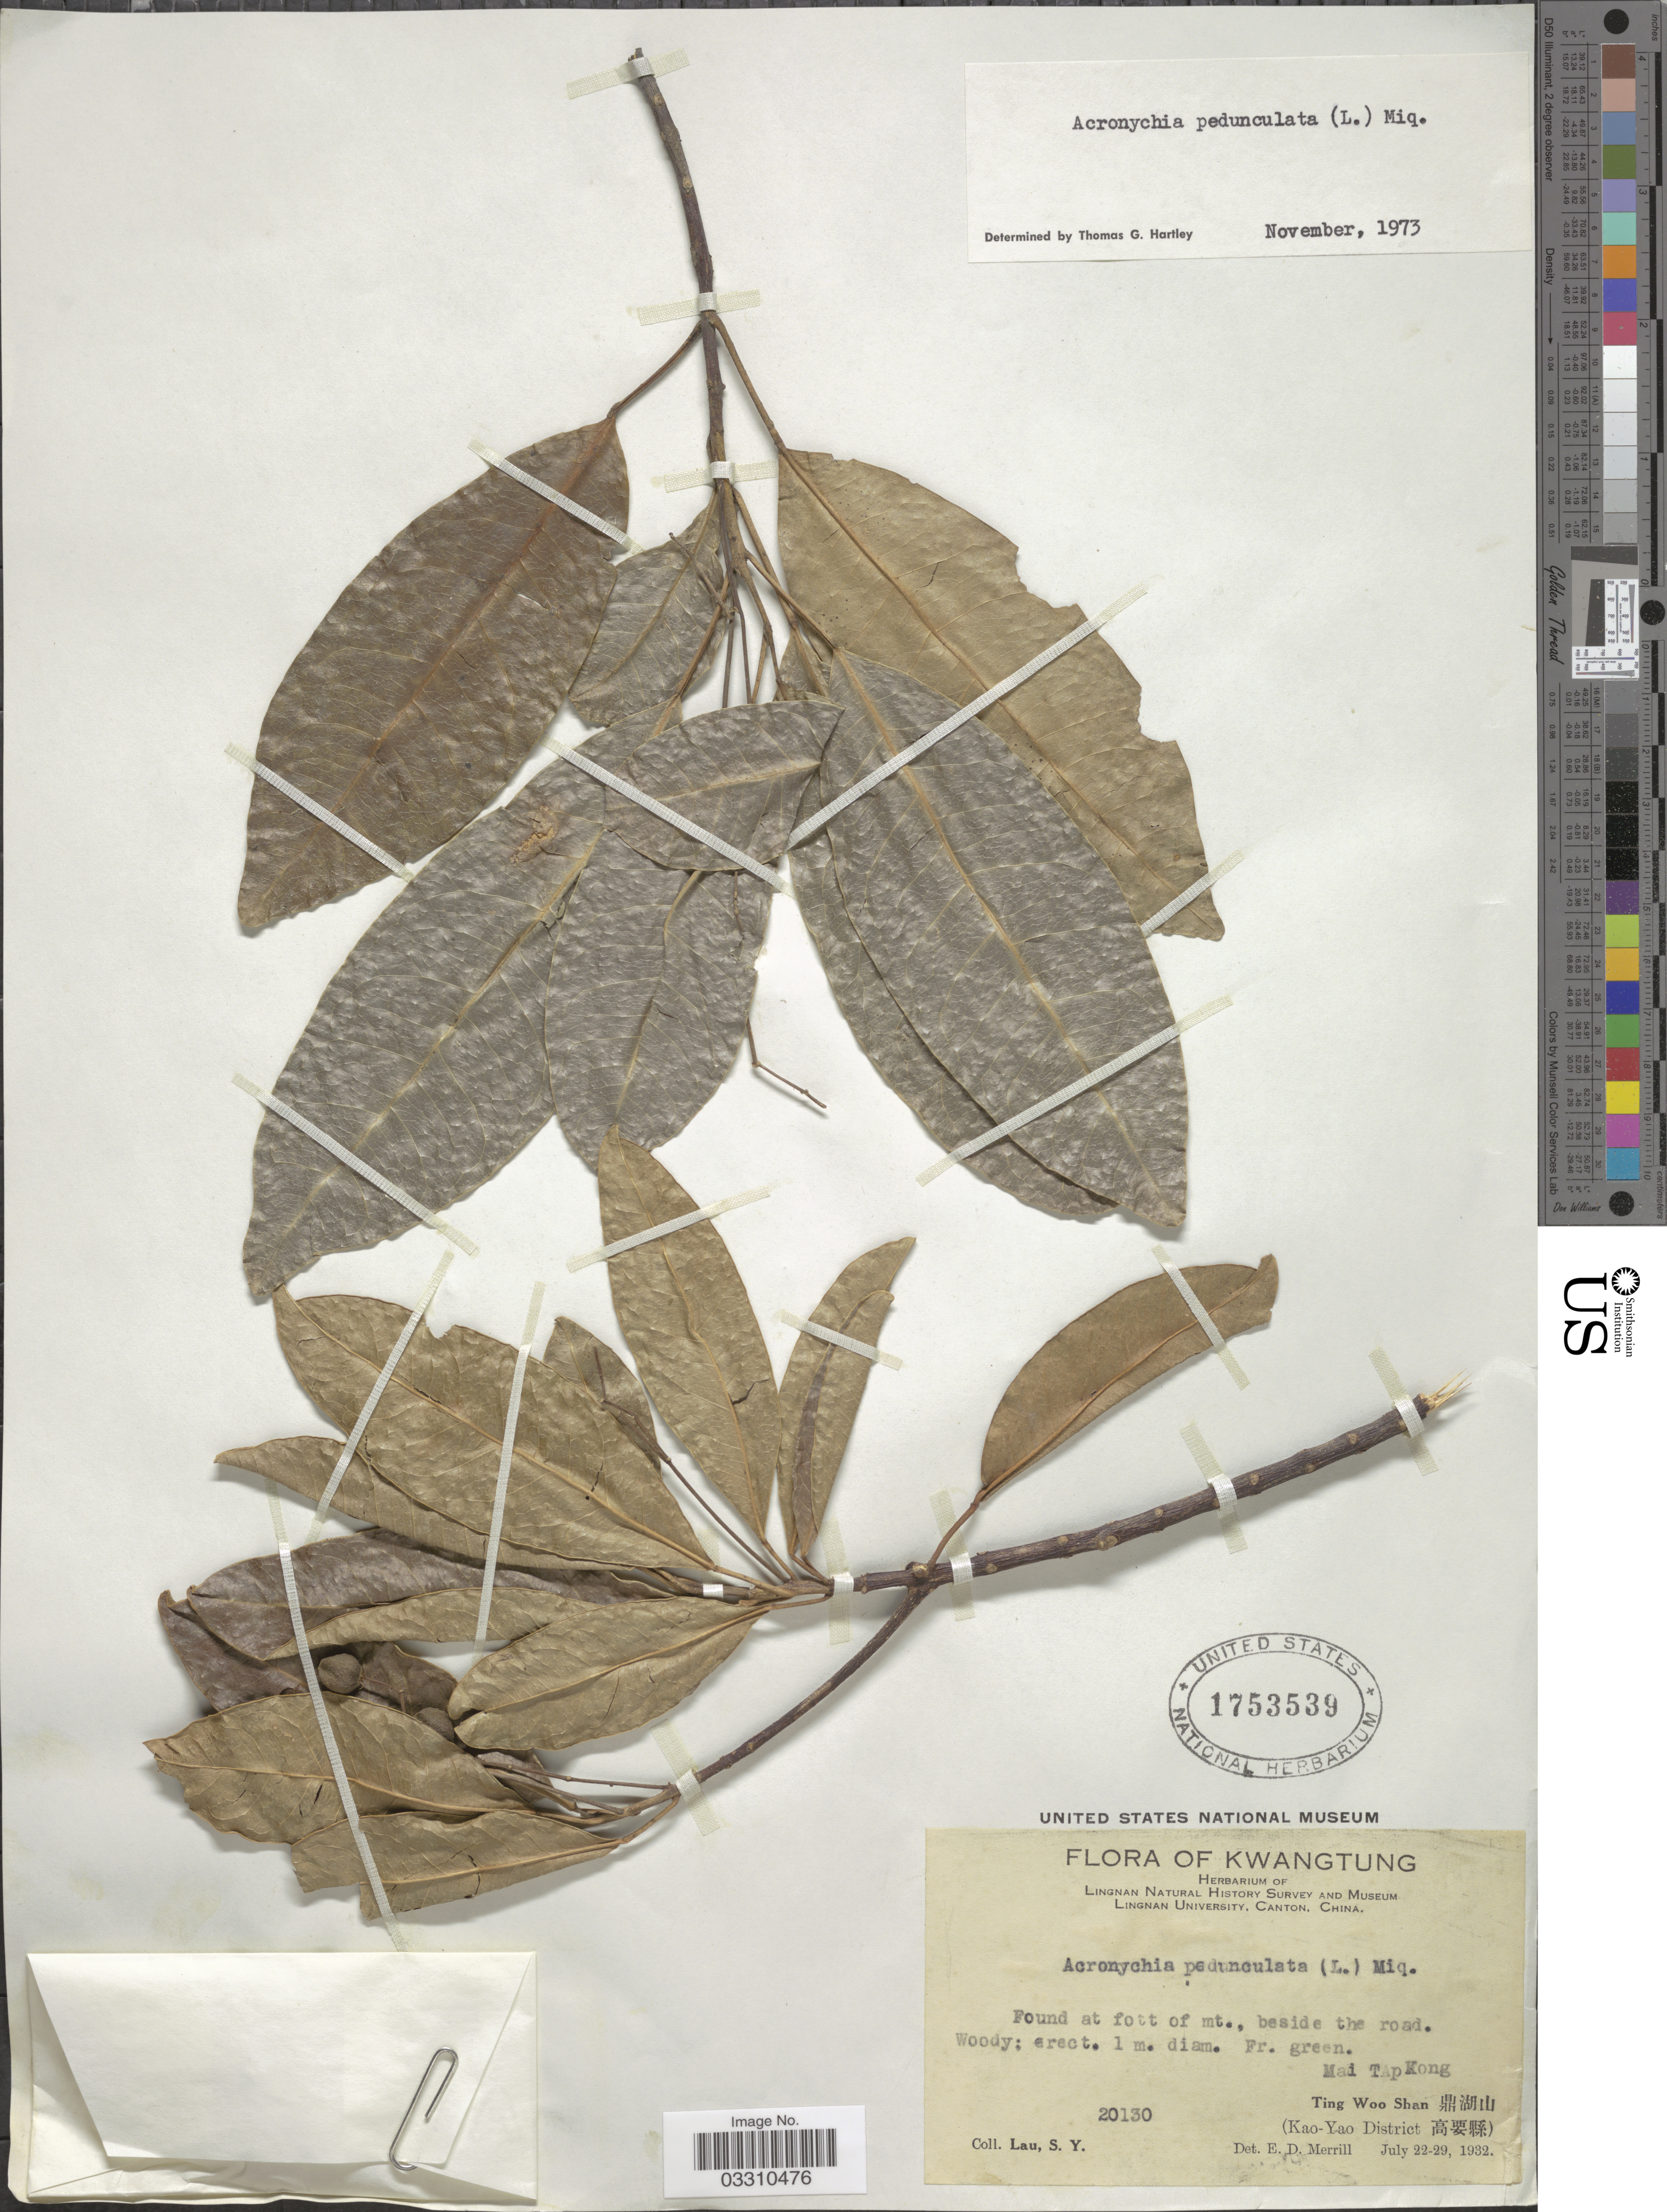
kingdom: Plantae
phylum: Tracheophyta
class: Magnoliopsida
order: Sapindales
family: Rutaceae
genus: Acronychia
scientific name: Acronychia pedunculata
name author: (L.) Miq.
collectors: S. Y. Lau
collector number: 20130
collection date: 1932-07-22/1932-07-29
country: China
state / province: Guangdong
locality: Mai Tap Kong, Ting Woo Shan X, (Kao-Yao District X).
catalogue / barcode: US 1753539